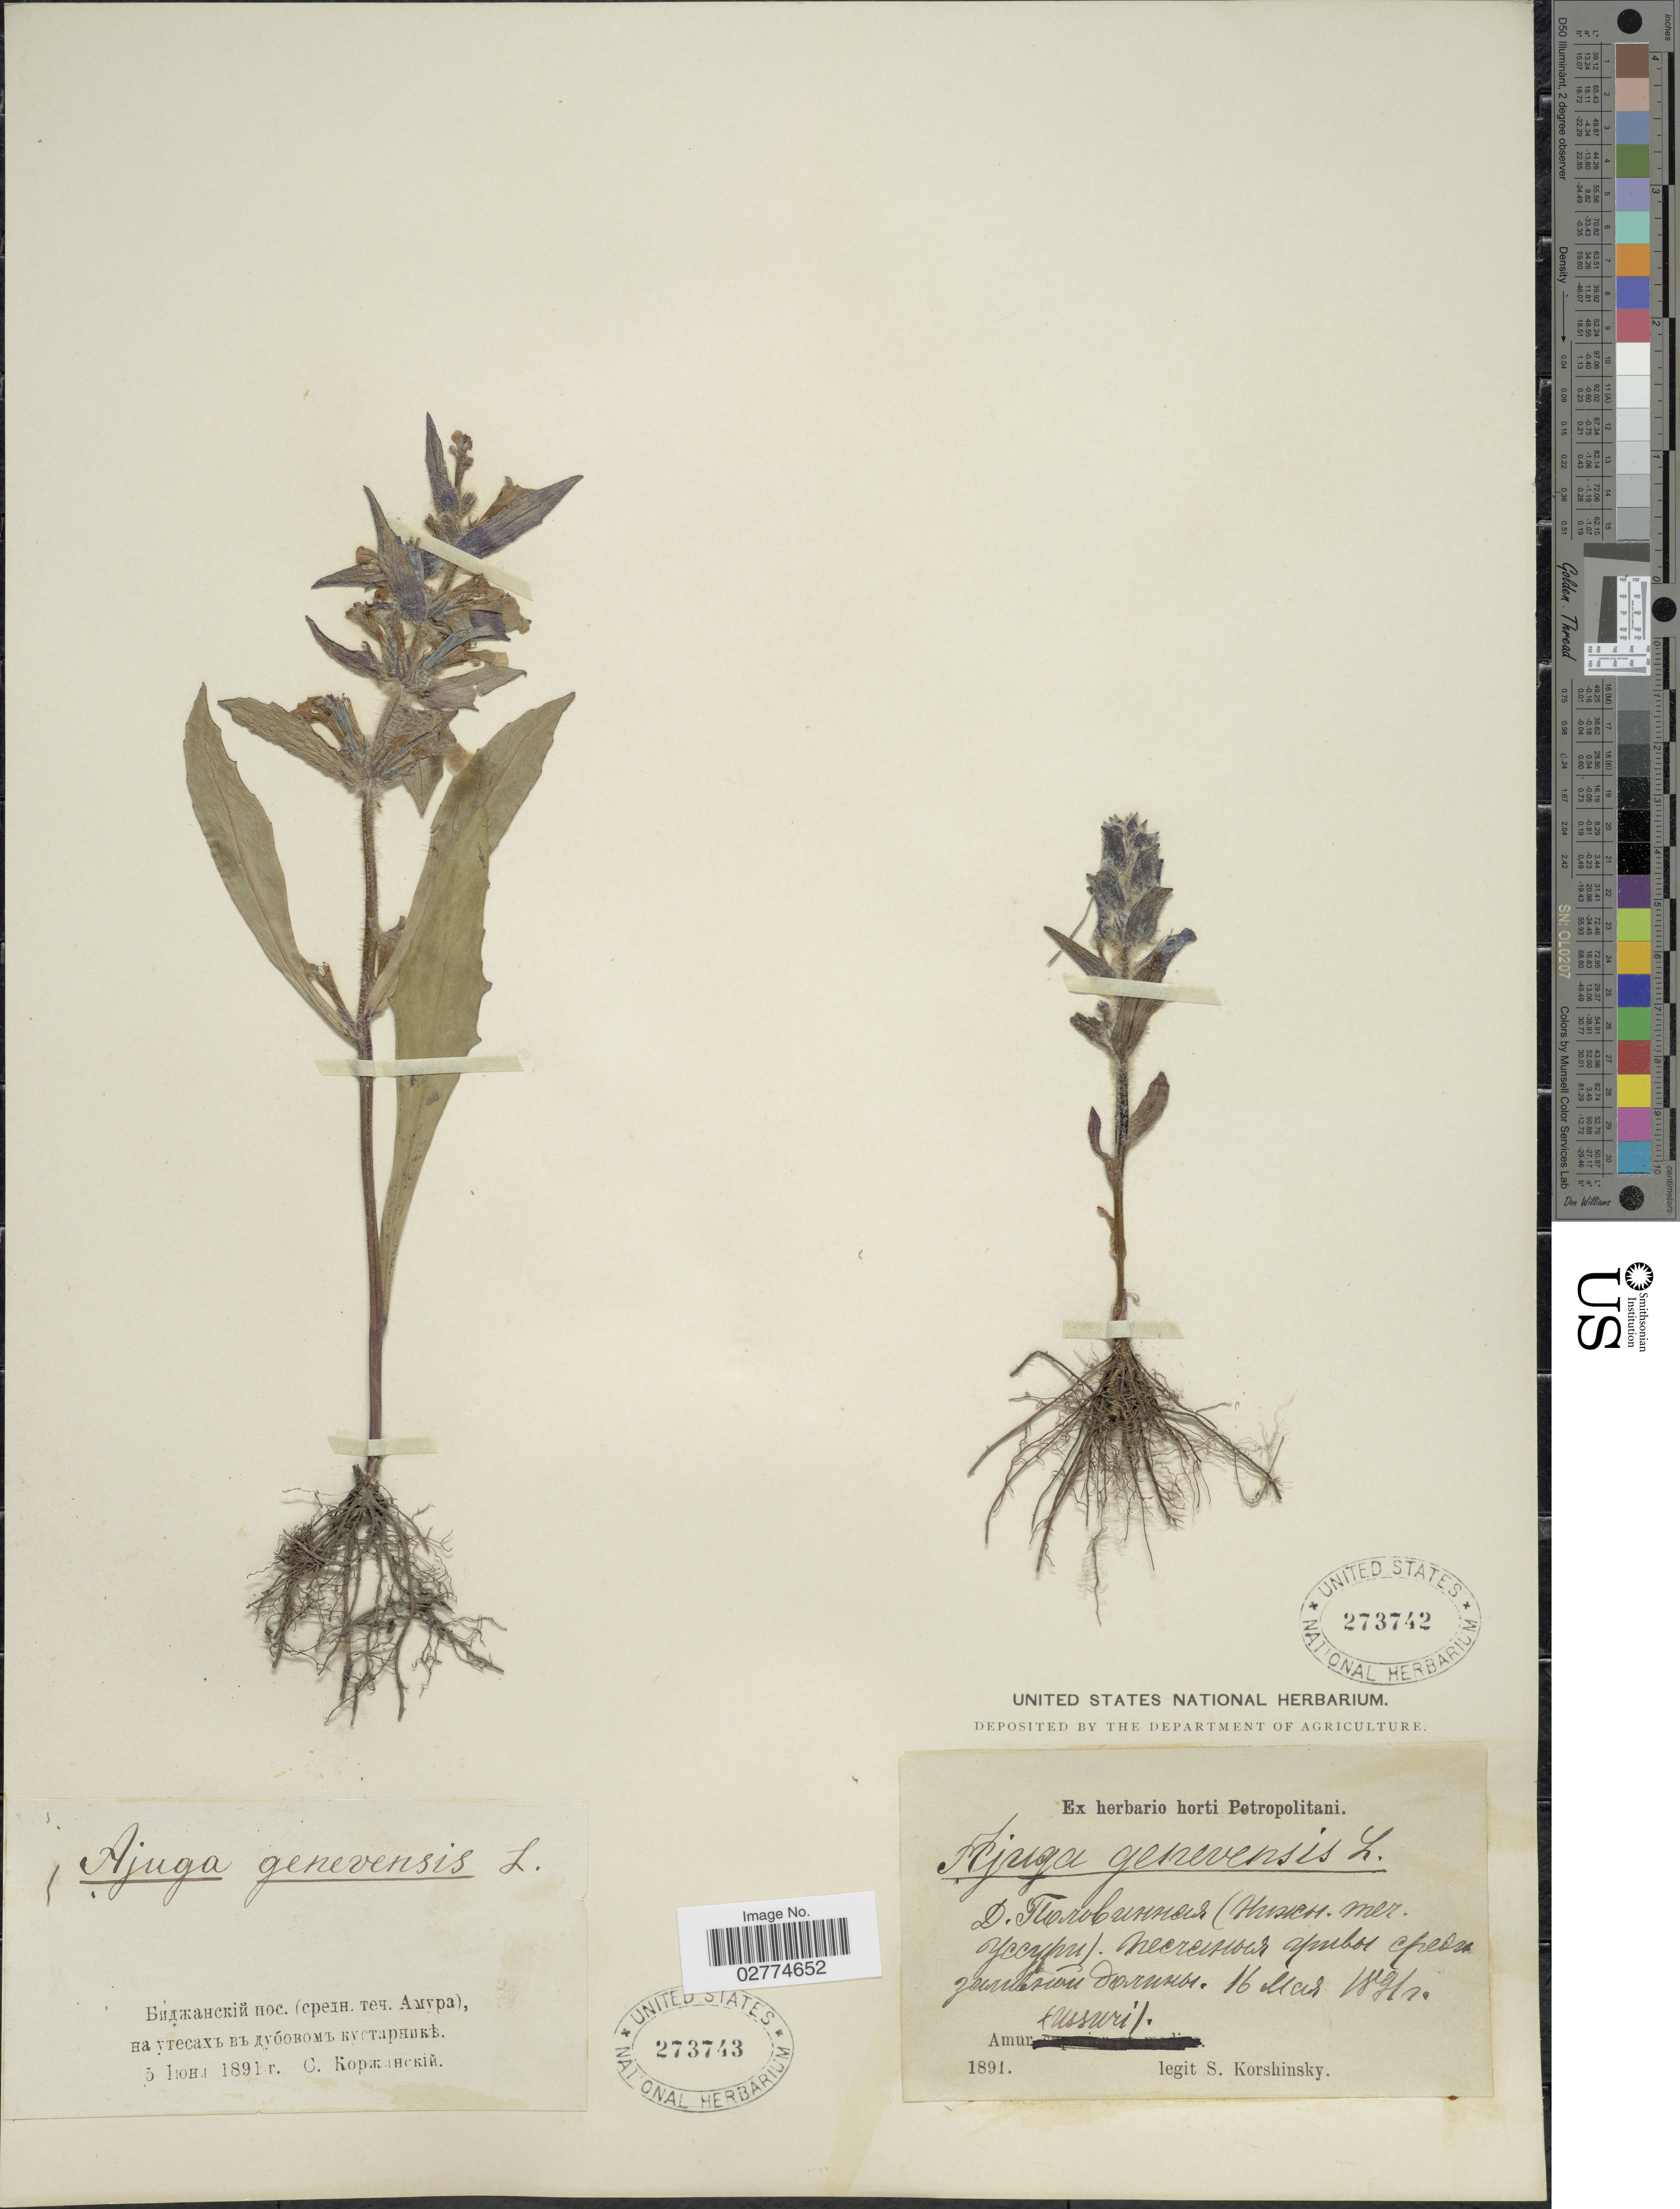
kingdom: Plantae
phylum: Tracheophyta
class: Magnoliopsida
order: Lamiales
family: Lamiaceae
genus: Ajuga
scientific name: Ajuga genevensis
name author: L.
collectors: C. Korzhinsky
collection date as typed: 5 X 1891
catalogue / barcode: US 273743